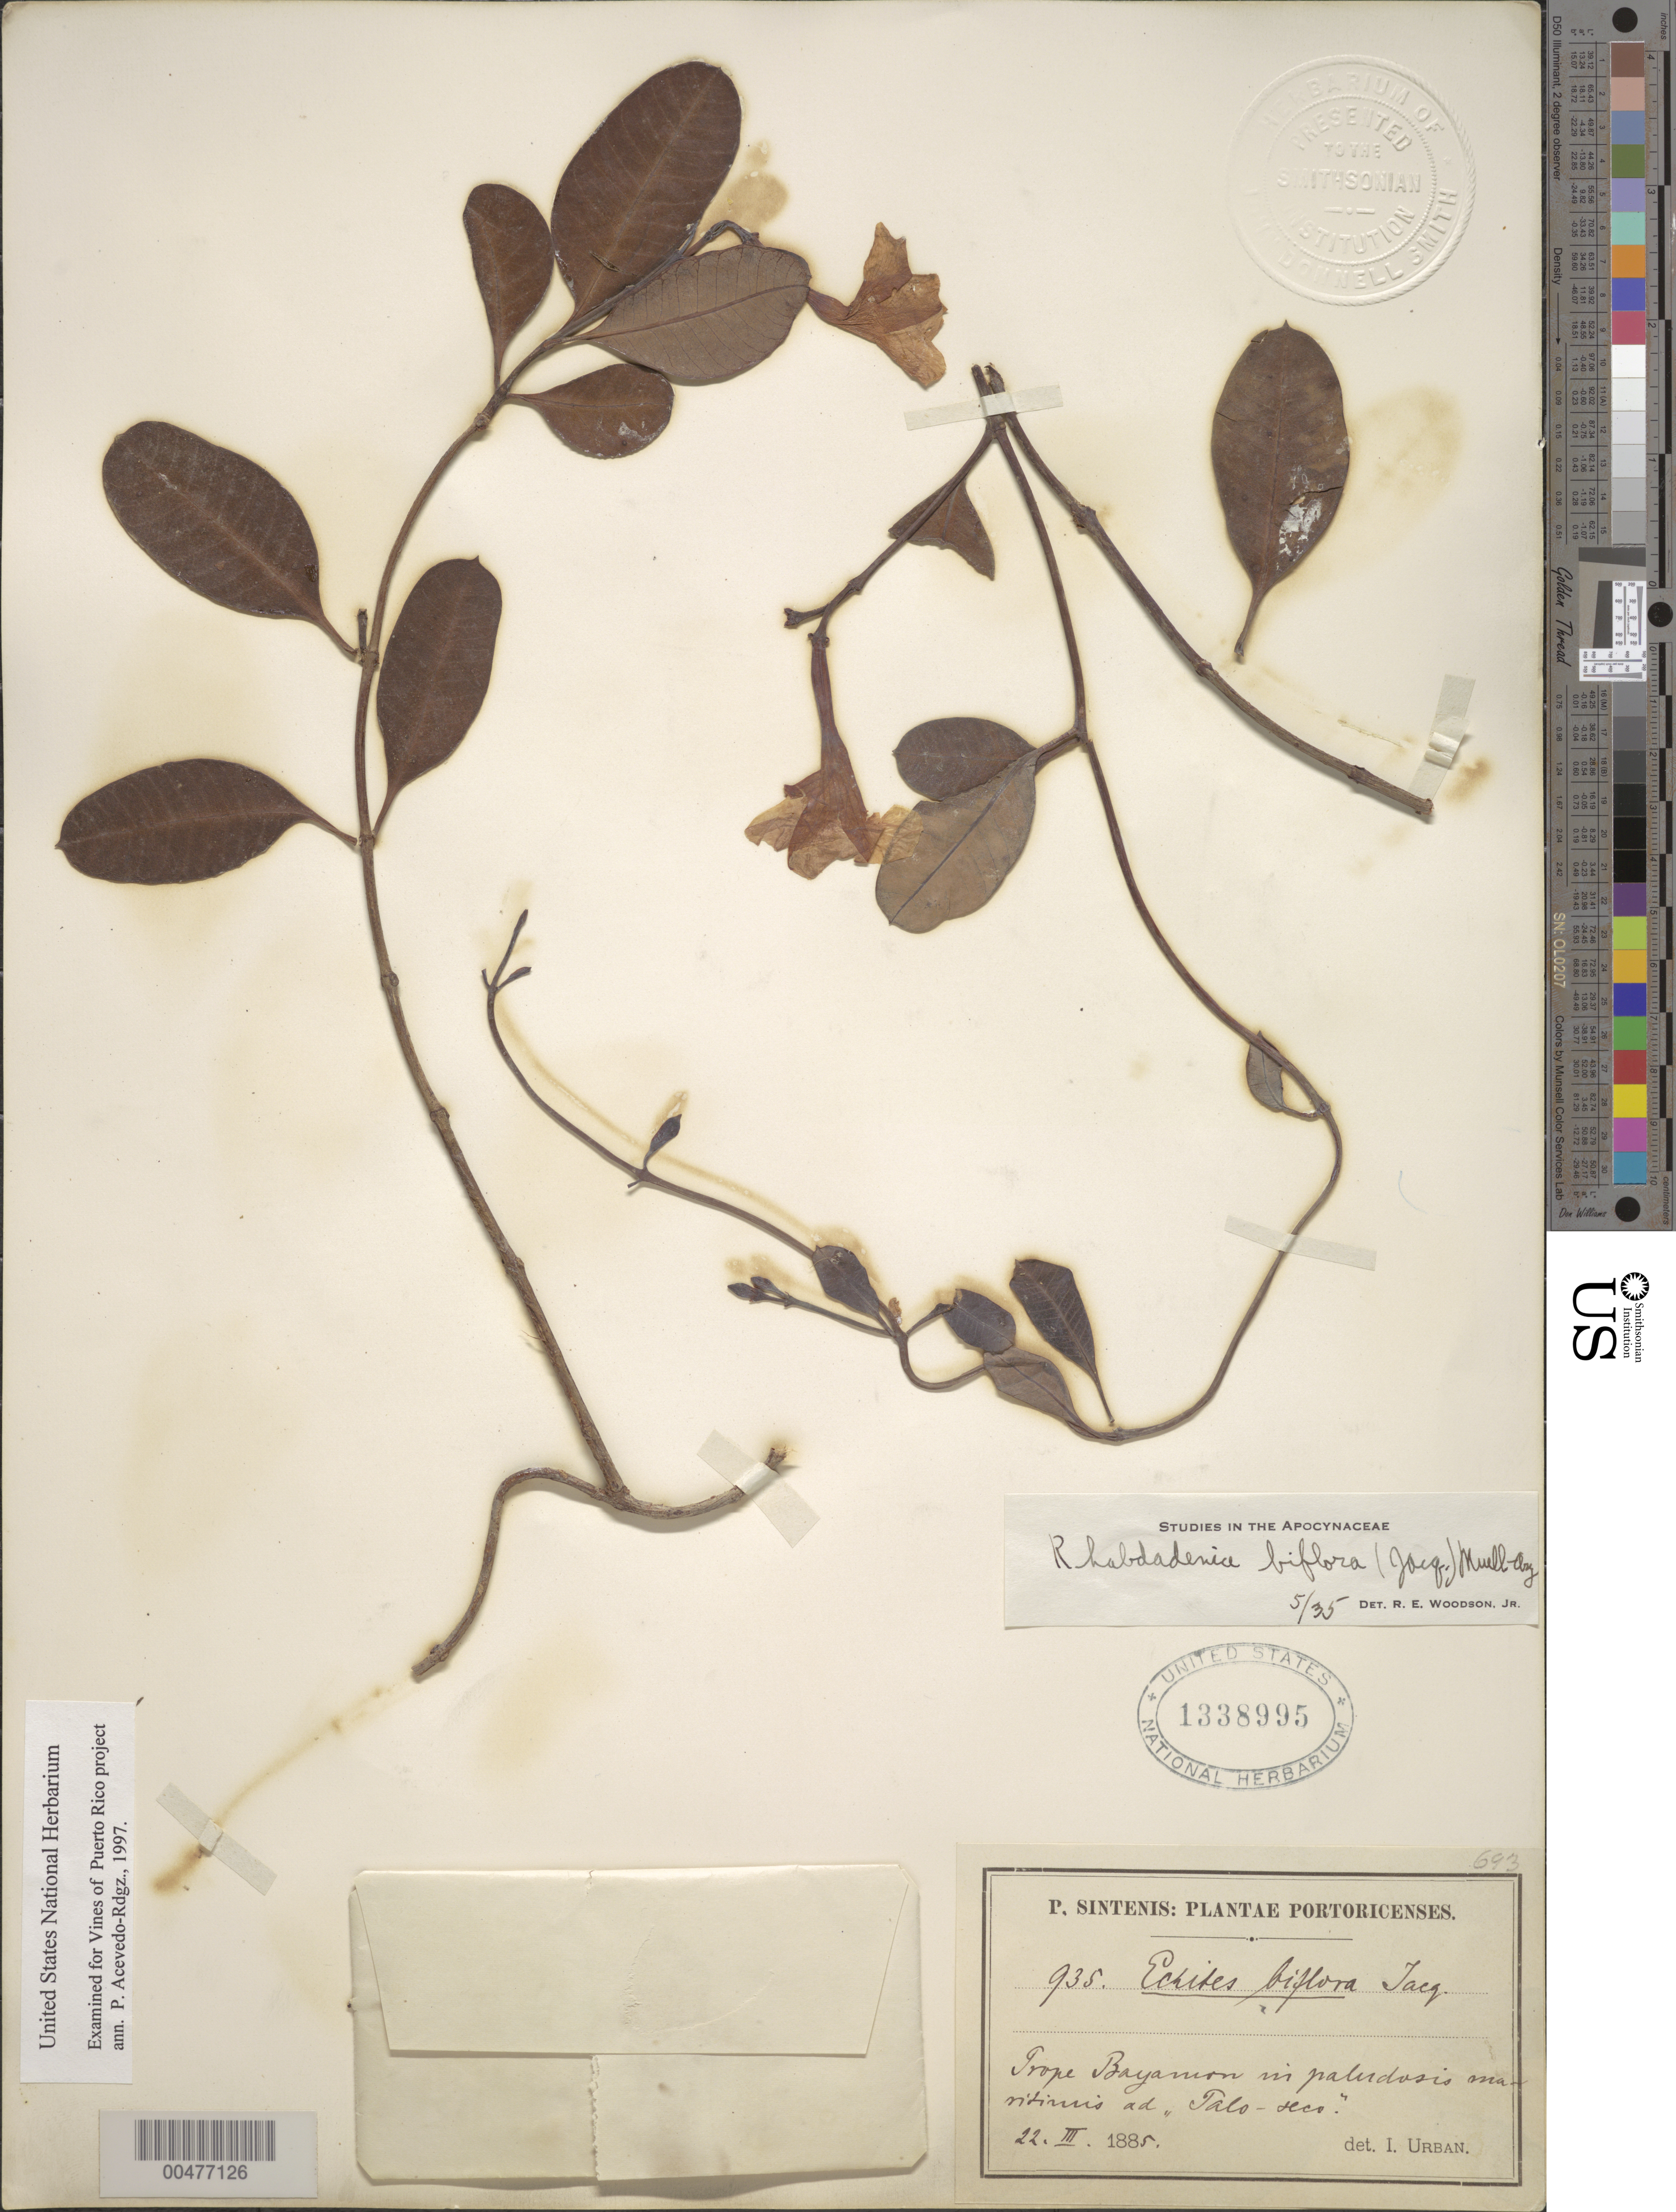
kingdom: Plantae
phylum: Tracheophyta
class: Magnoliopsida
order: Gentianales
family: Apocynaceae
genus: Rhabdadenia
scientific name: Rhabdadenia biflora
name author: (Jacq.) Müll. Arg.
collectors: P. Sintenis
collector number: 935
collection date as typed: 22 Mar 1885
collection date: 1885-03-22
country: Puerto Rico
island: Greater Antilles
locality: Prope Bayamon. In paludosus mantirnis ad "Talo Seco"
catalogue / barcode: US 1338995